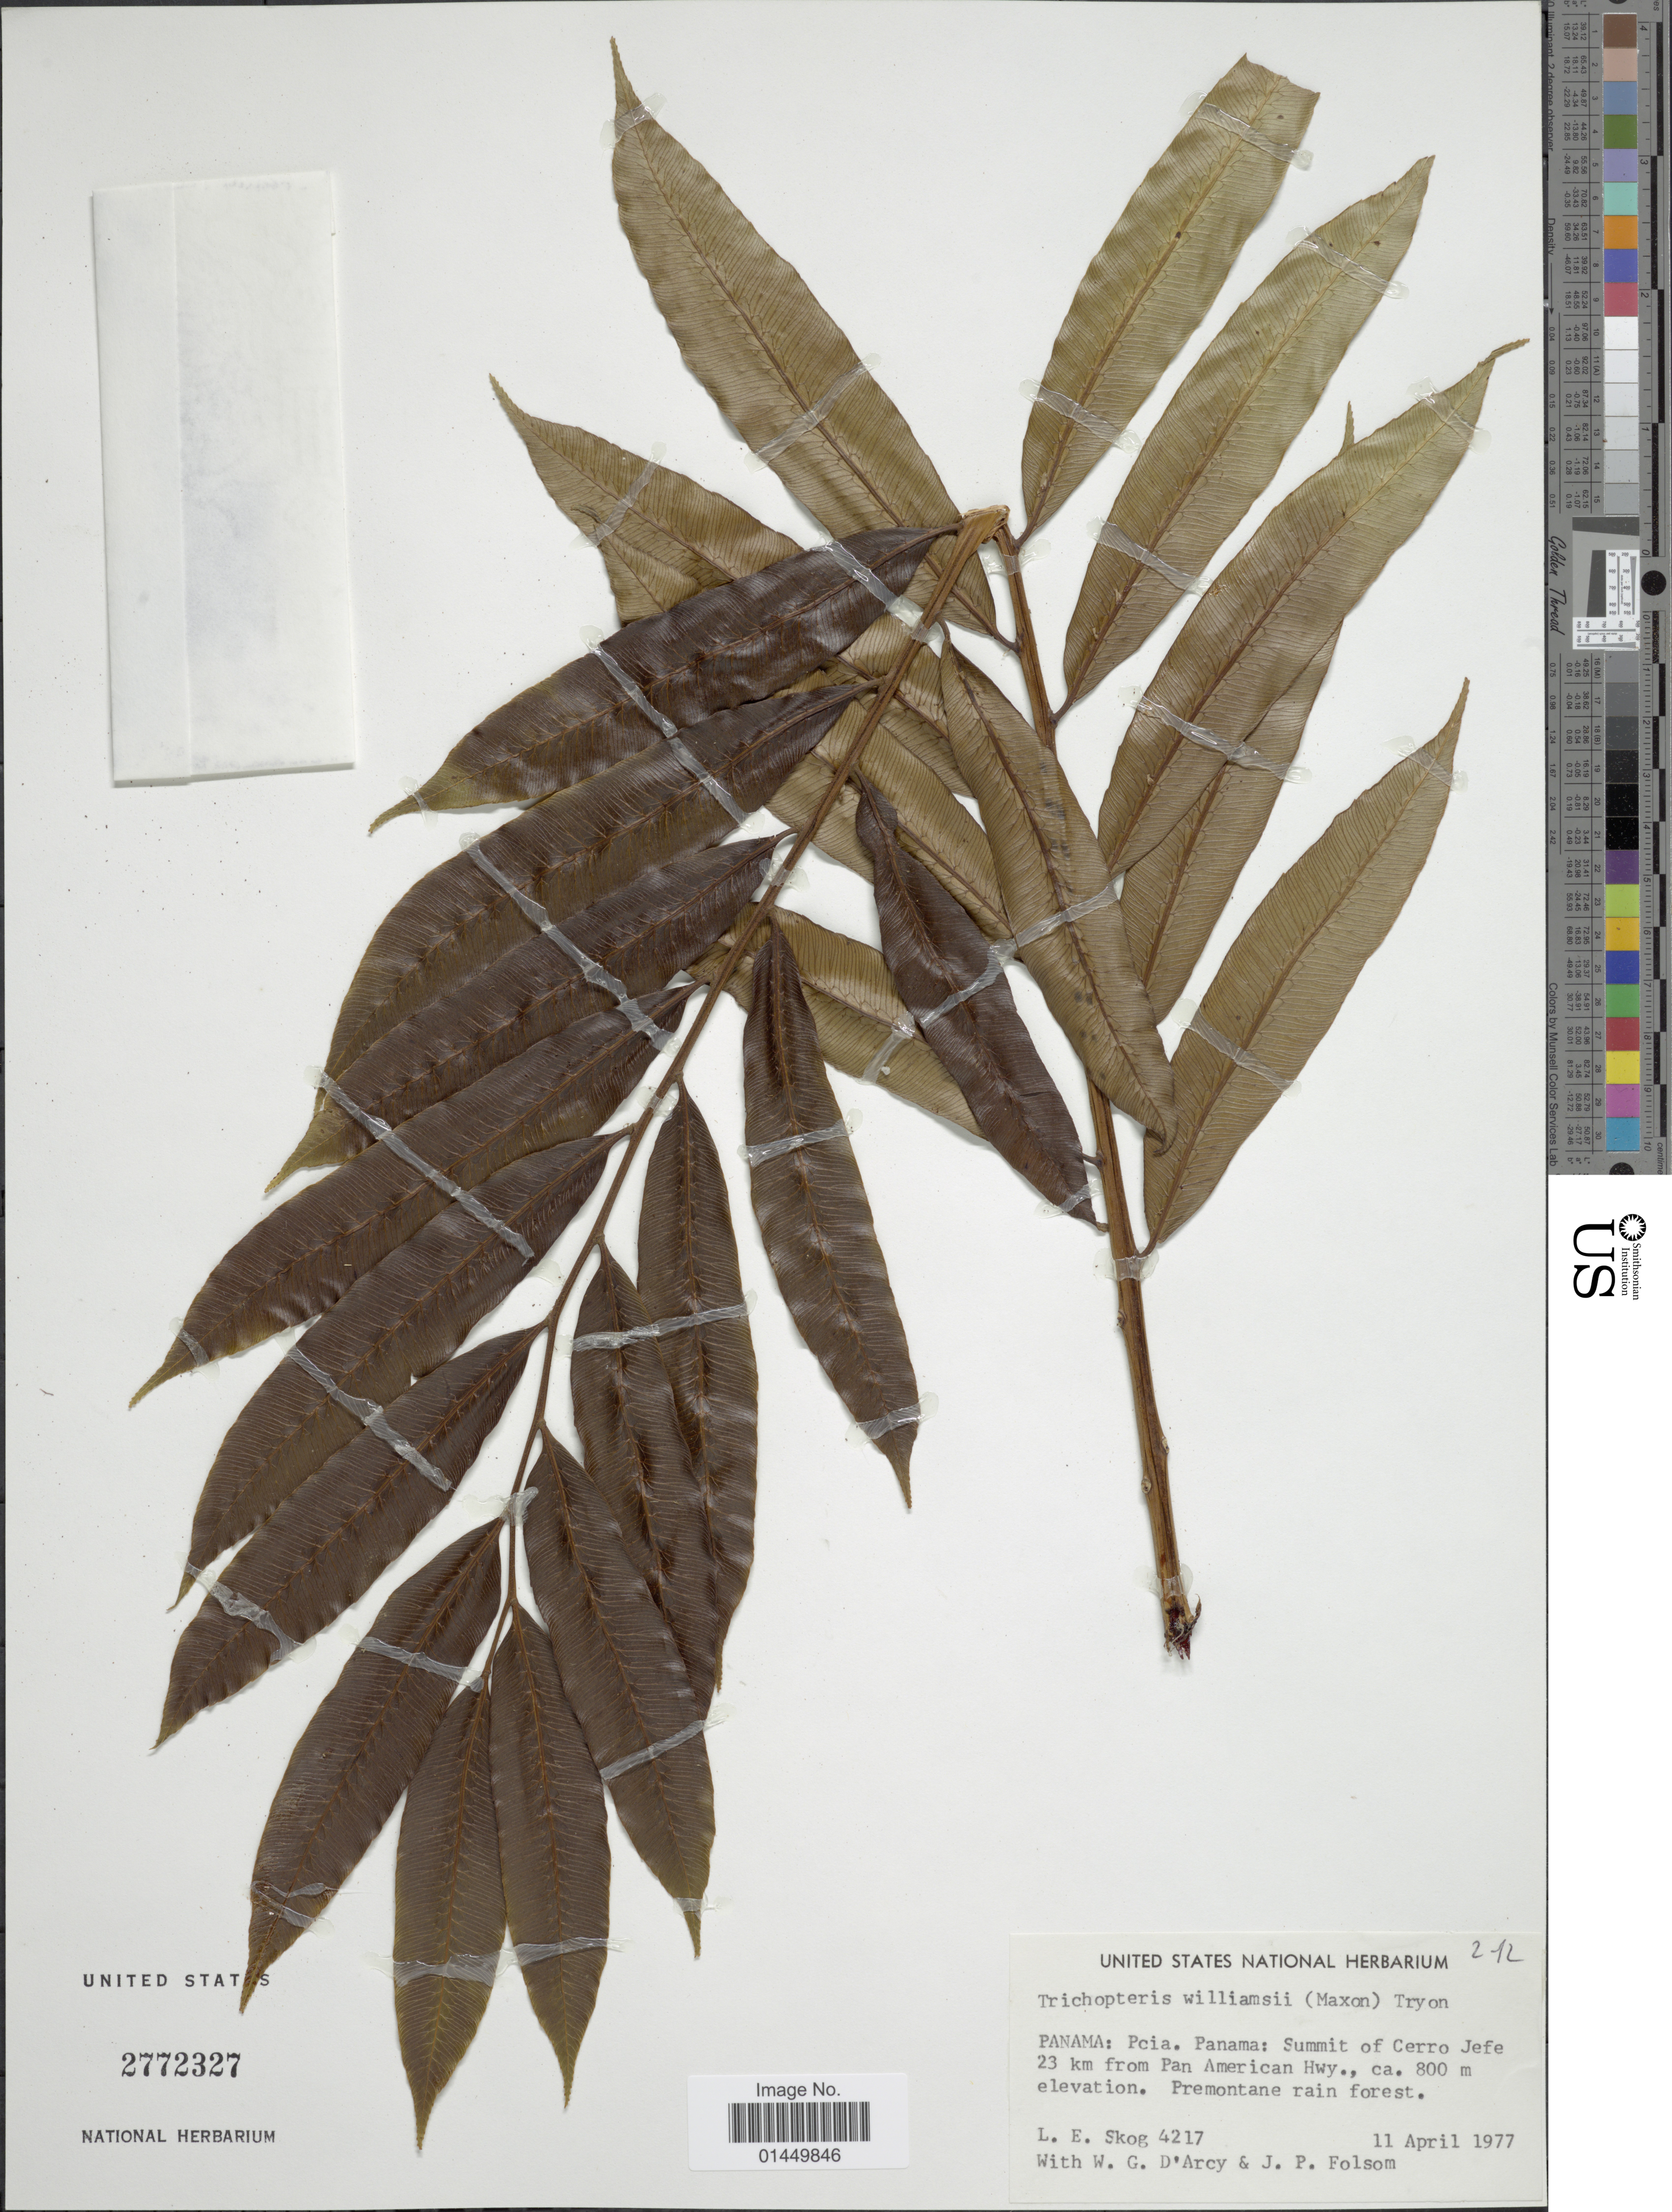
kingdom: Plantae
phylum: Tracheophyta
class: Polypodiopsida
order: Cyatheales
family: Cyatheaceae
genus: Cyathea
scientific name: Cyathea williamsii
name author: (Maxon) Domin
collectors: L. E. Skog, W. G. D'Arcy & J. P. Folsom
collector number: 4217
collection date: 1977-04-11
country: Panama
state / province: Panamá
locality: Panama: Pcia. Panama, Summit of Cerro Jefe 23 km from Pan American Hwy.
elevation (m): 800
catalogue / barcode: US 2772327